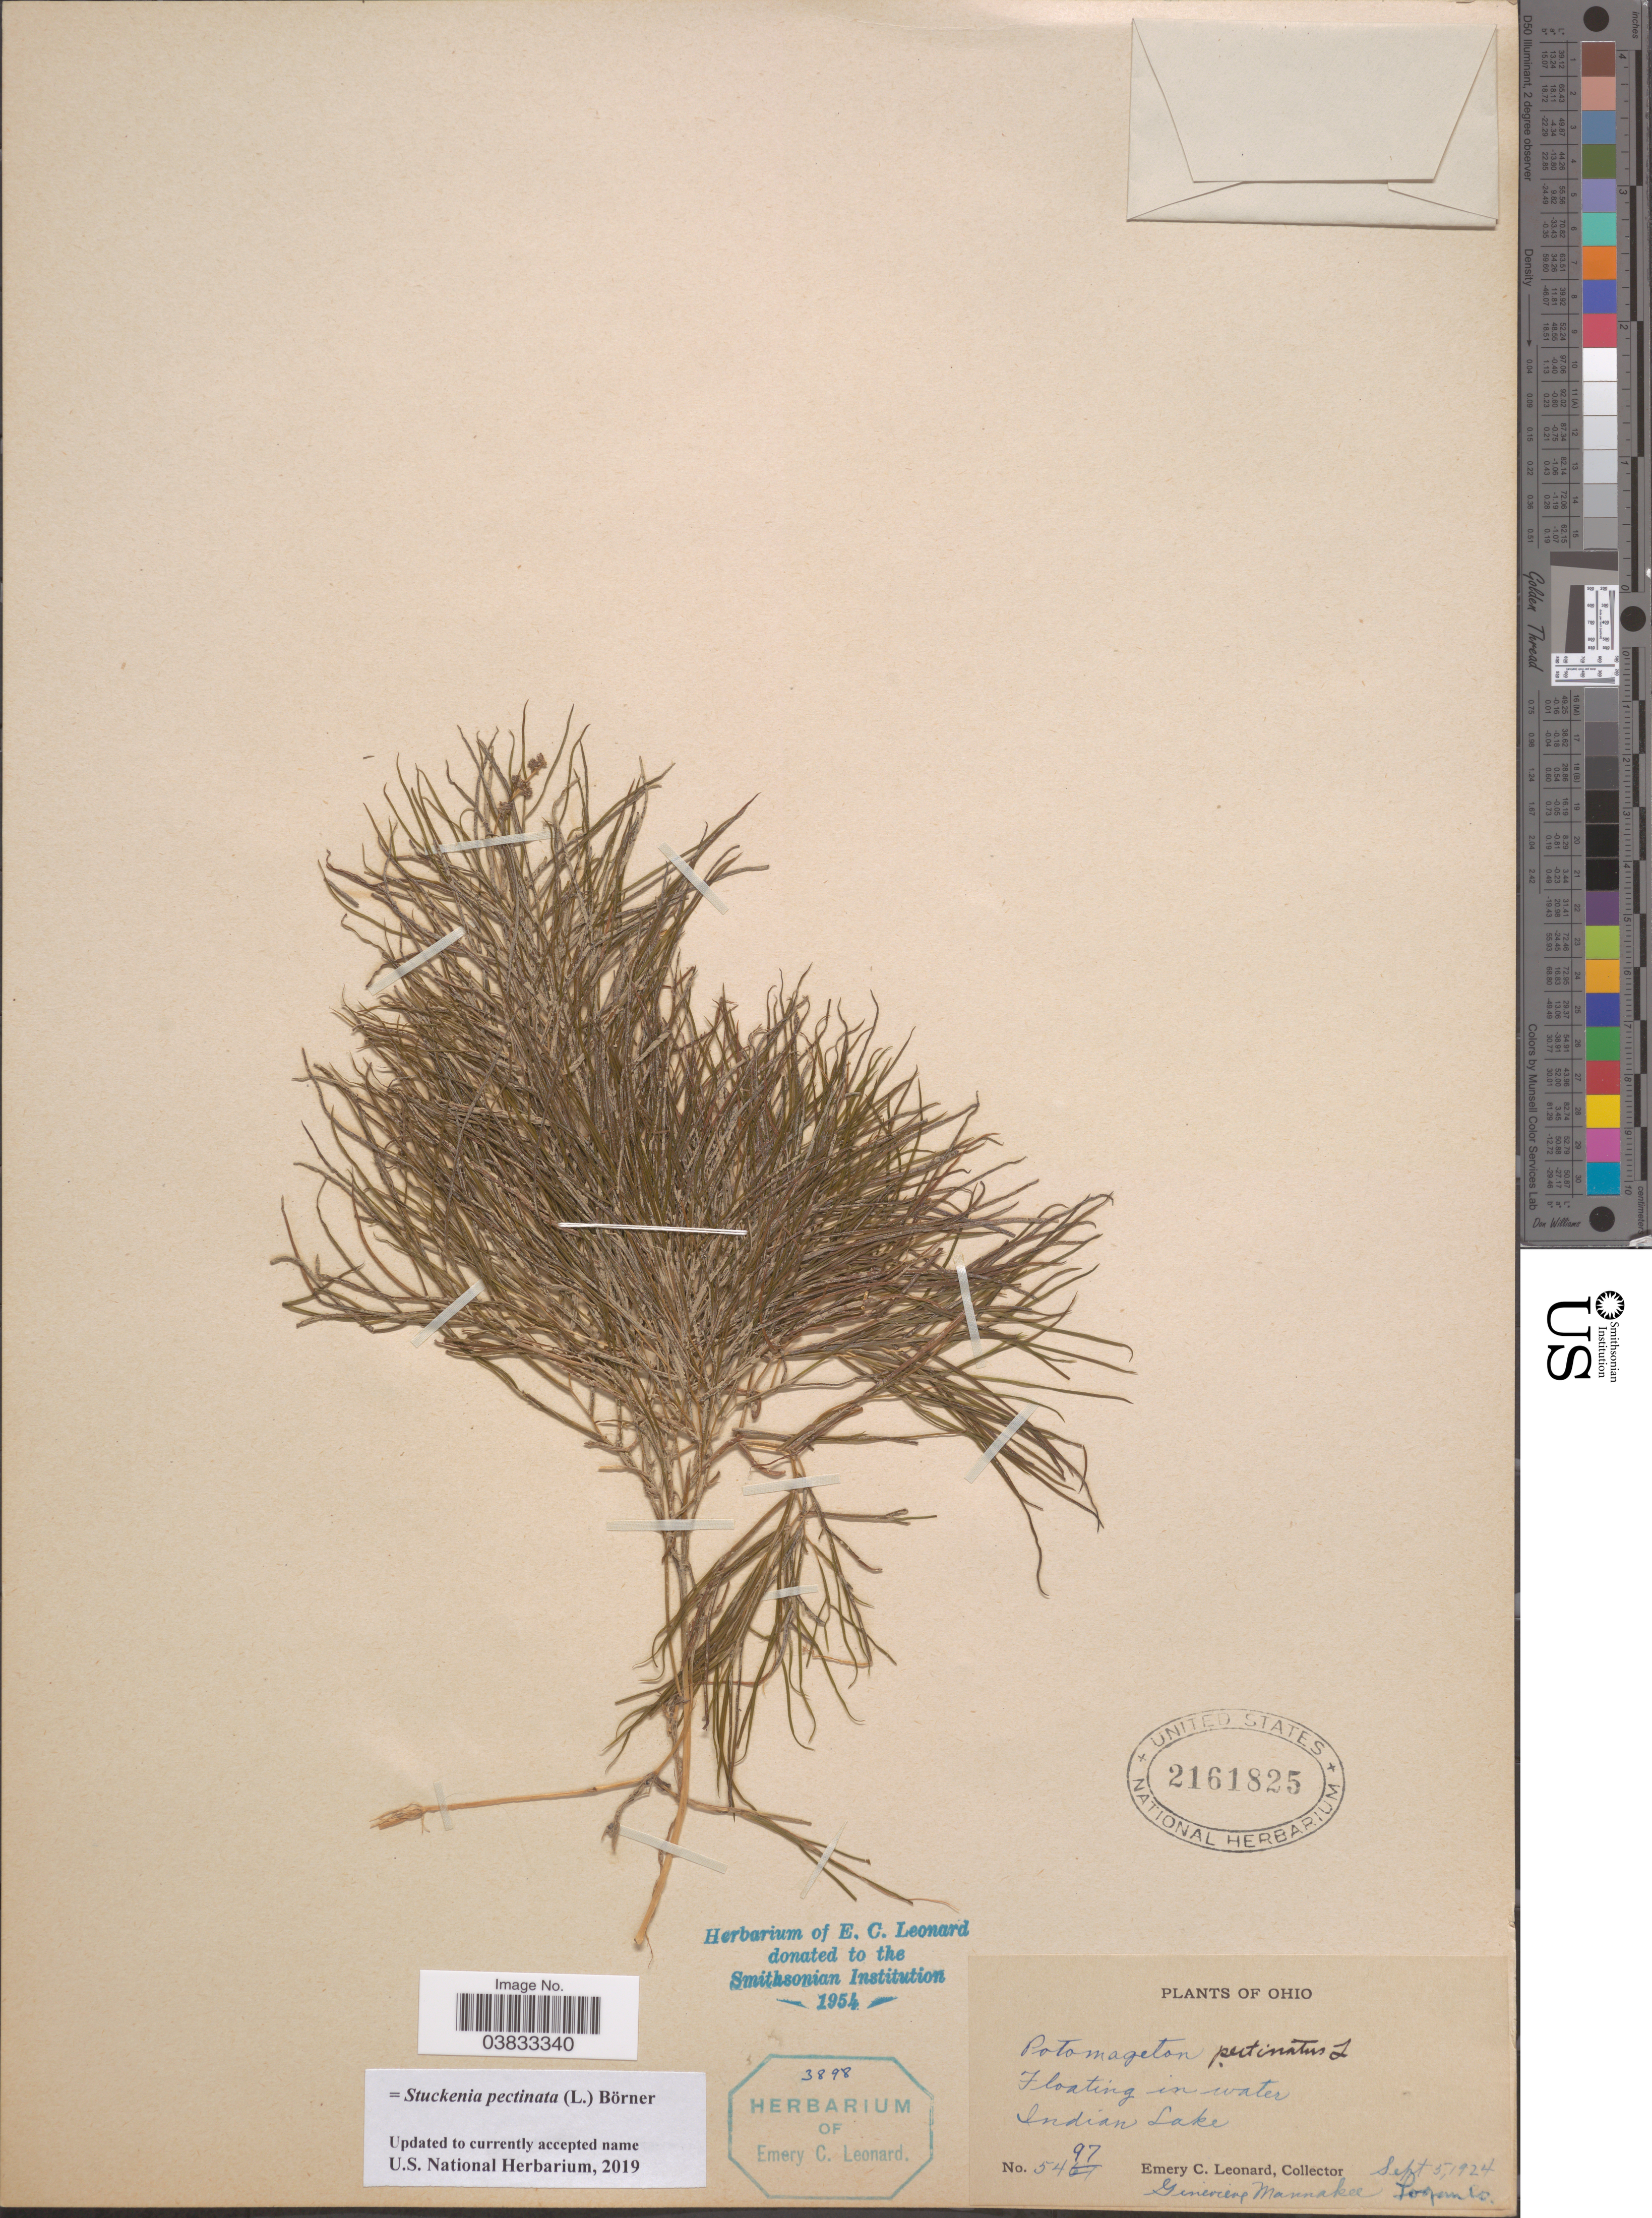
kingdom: Plantae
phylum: Tracheophyta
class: Liliopsida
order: Alismatales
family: Potamogetonaceae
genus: Stuckenia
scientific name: Stuckenia pectinata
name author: (L.) Börner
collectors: E. C. Leonard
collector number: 5497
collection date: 1924-09-05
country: United States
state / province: Ohio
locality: Indian Lake. Genevieve Mannakee. Logan Co.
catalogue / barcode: US 2161825